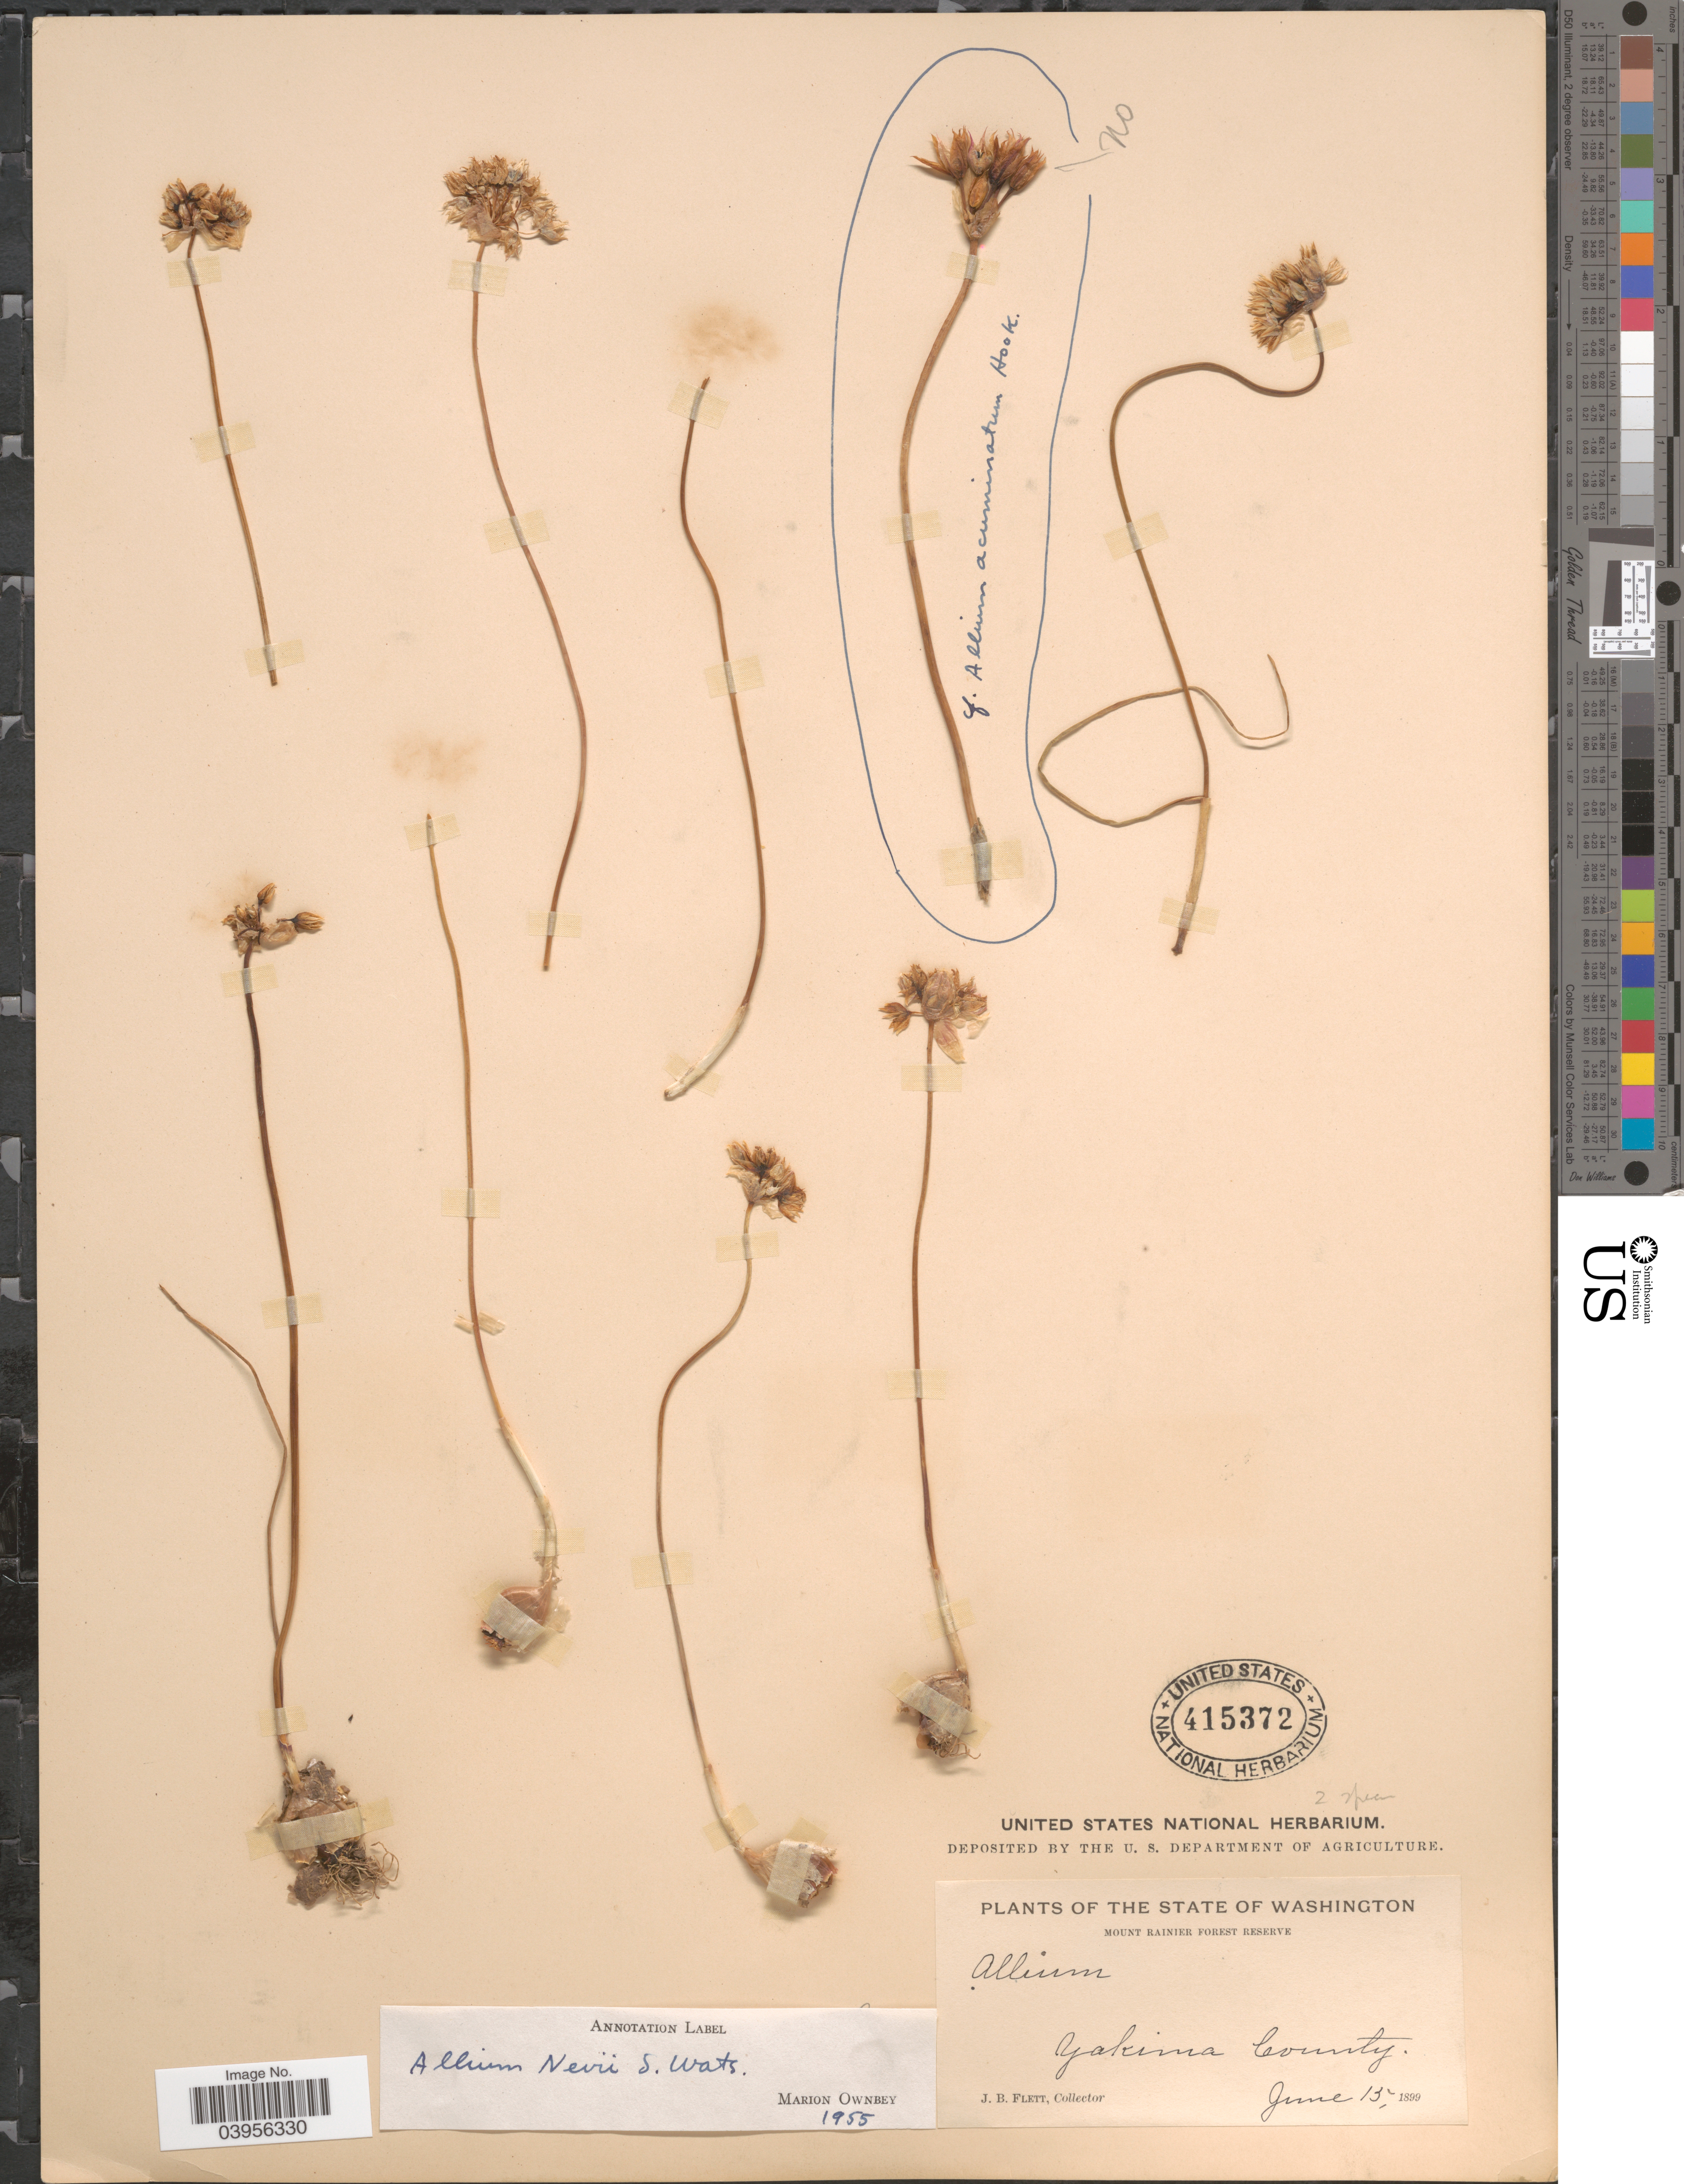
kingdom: Plantae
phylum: Tracheophyta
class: Liliopsida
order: Asparagales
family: Amaryllidaceae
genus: Allium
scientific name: Allium nevii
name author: S. Watson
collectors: J. Flett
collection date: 1899-06-15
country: United States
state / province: Washington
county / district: Yakima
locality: Mount Rainier Forest Reserve. Yakima County.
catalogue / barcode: US 415372